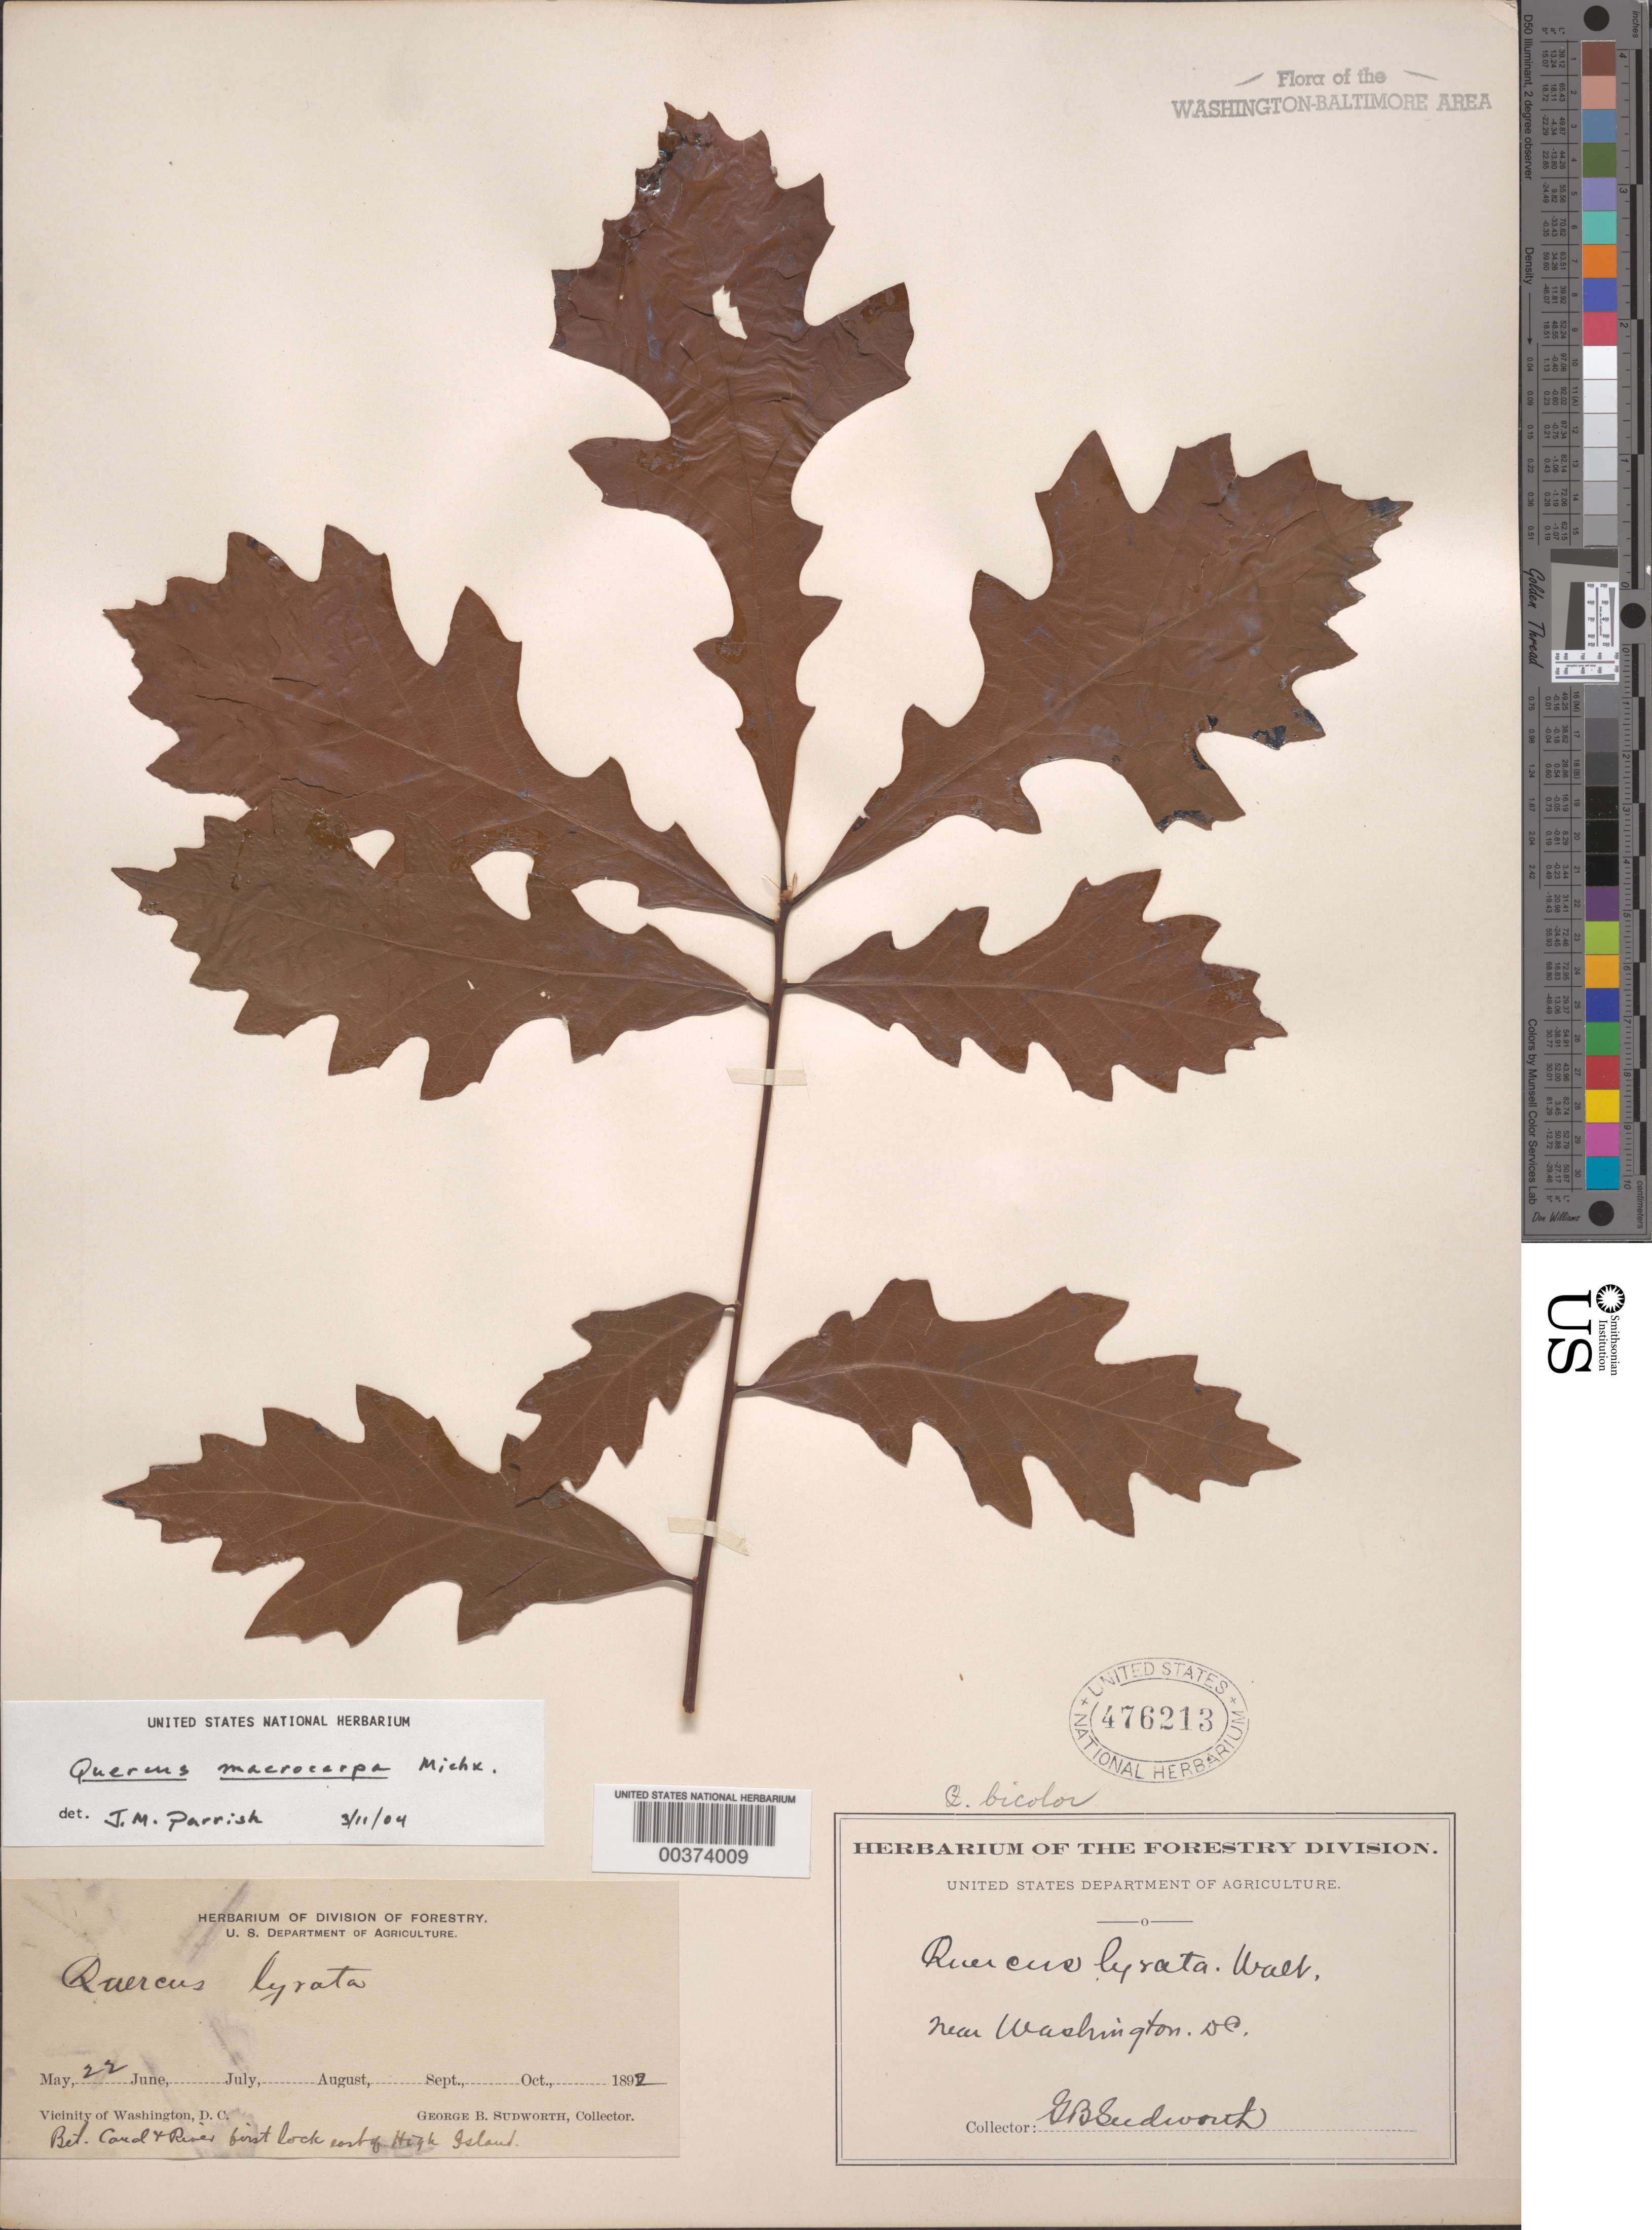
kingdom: Plantae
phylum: Tracheophyta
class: Magnoliopsida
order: Fagales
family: Fagaceae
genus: Quercus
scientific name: Quercus macrocarpa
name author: Michx.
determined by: Parrish, J. M.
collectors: G. B. Sudworth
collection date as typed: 22 May 1892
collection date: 1892-05-22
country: United States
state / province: Maryland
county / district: Montgomery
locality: Between Canal and River, first lock east of High Island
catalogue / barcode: US 476213